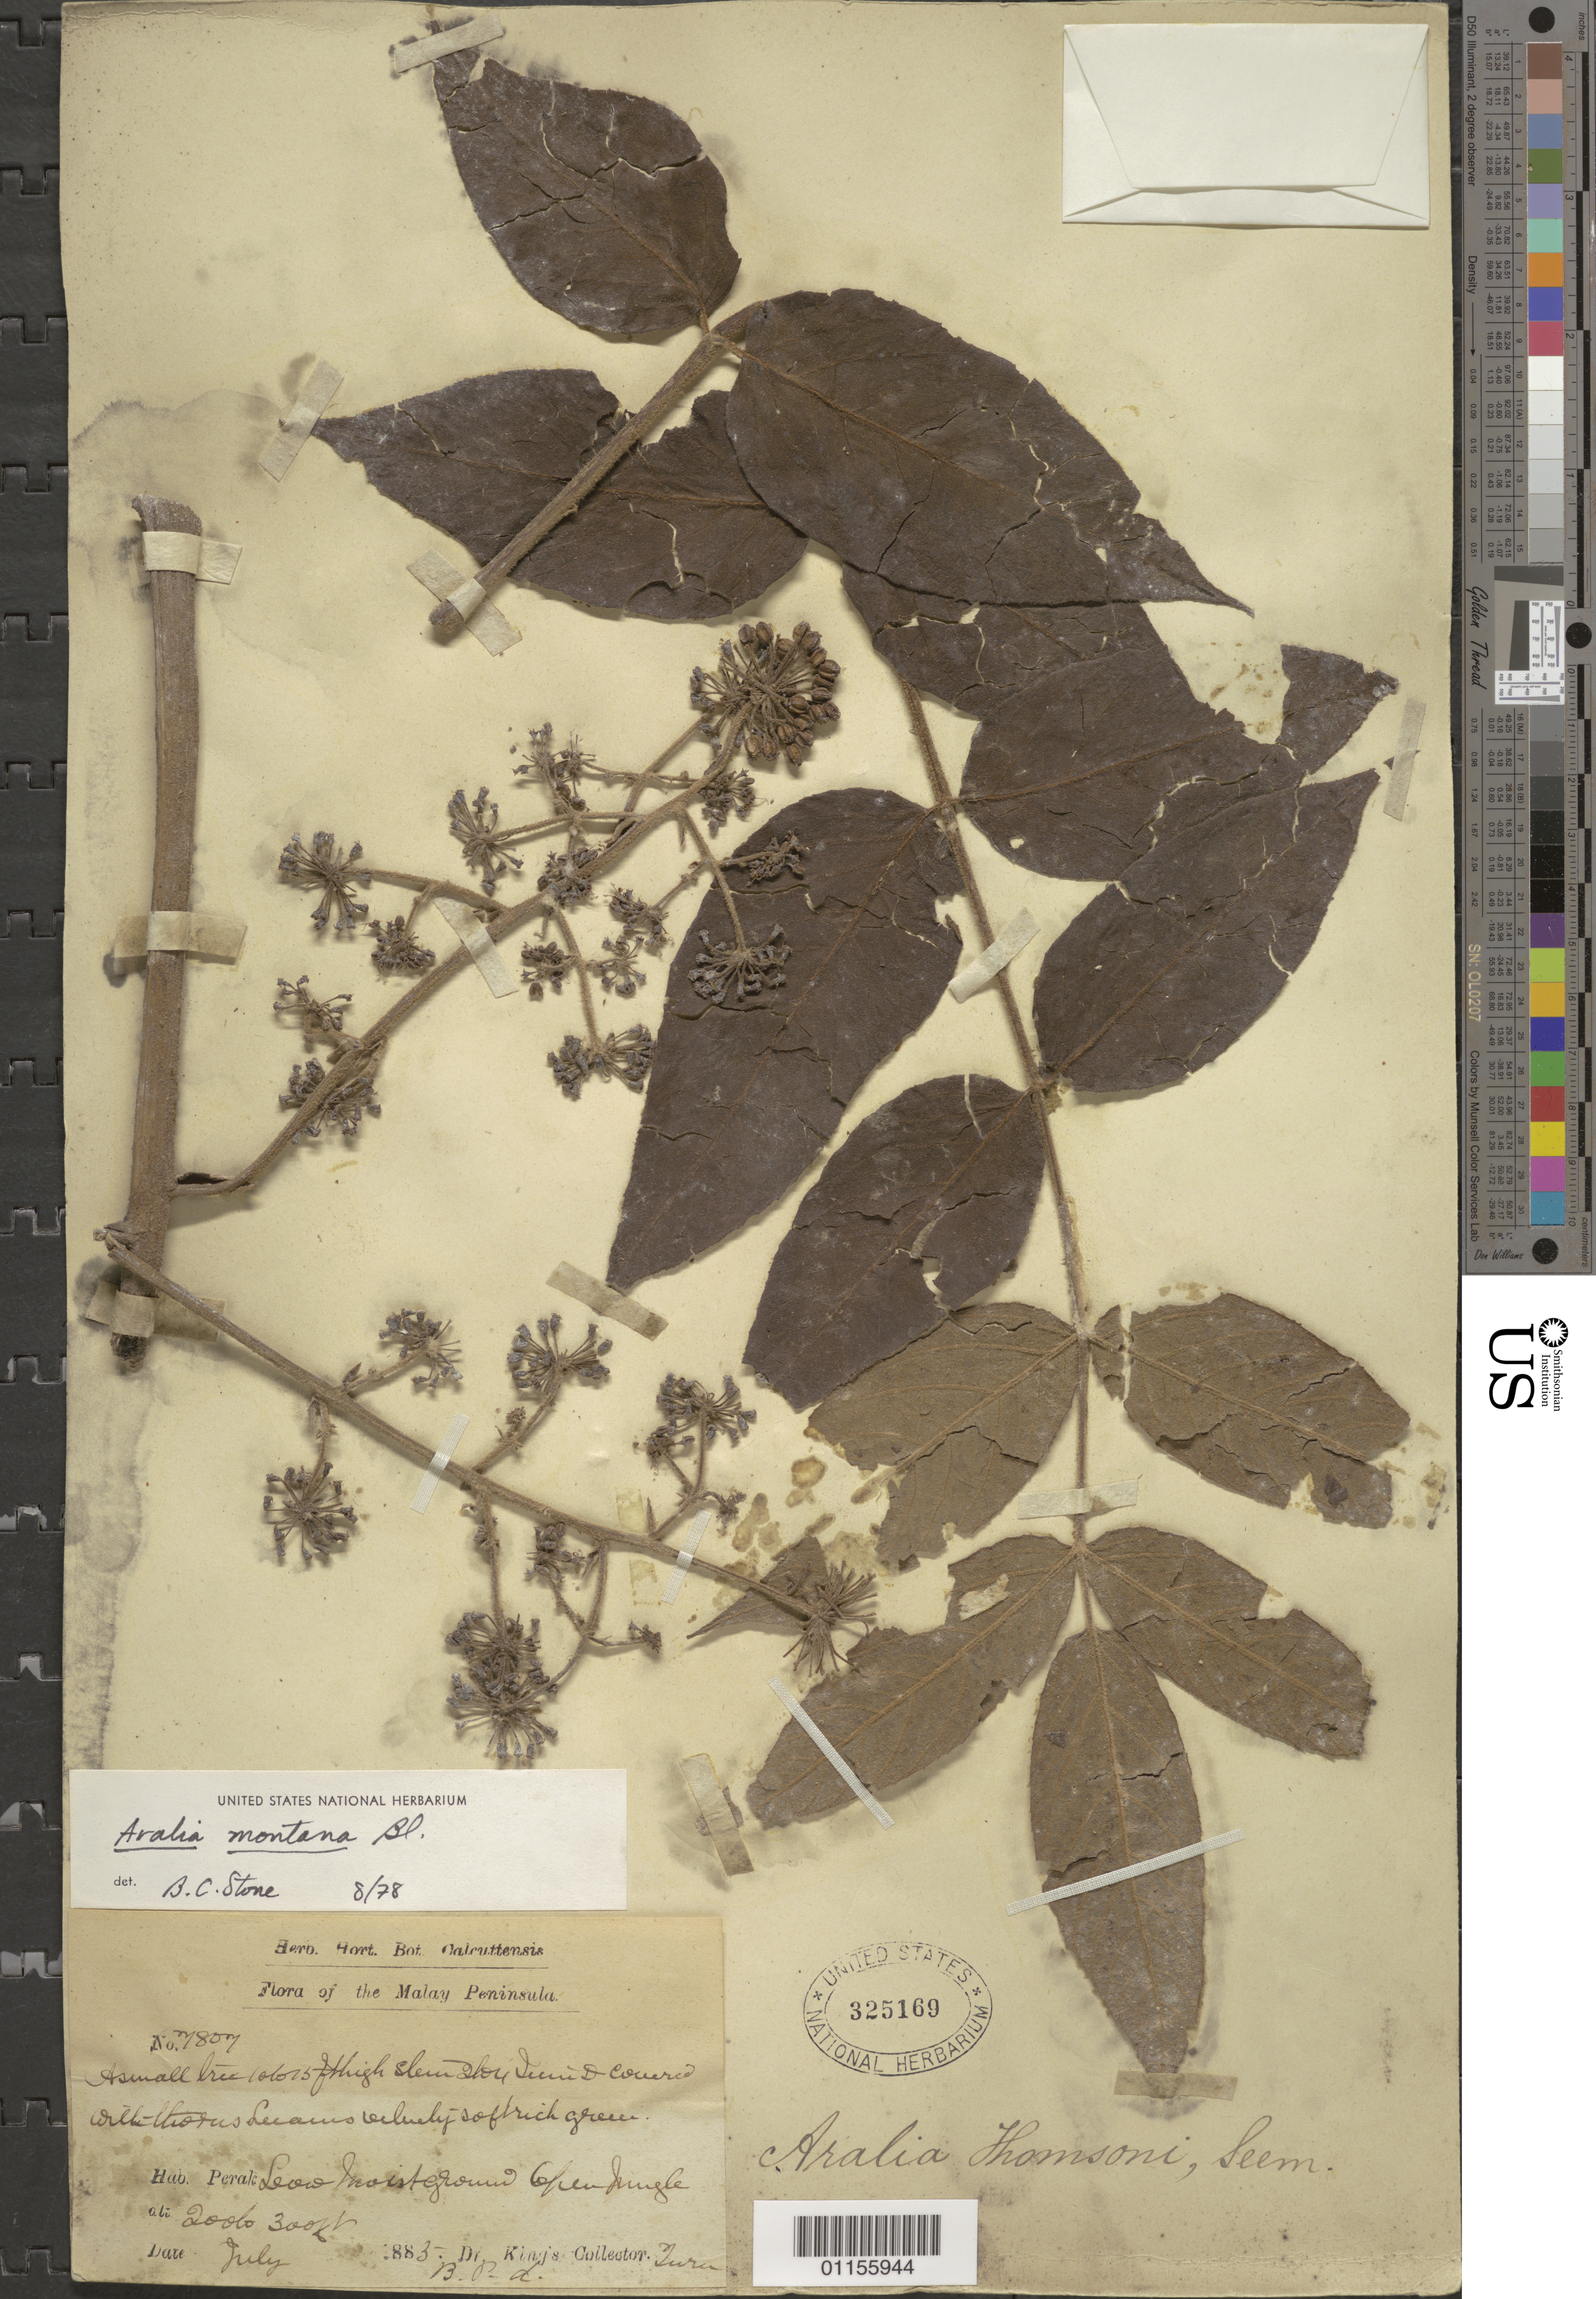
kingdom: Plantae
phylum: Tracheophyta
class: Magnoliopsida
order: Apiales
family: Araliaceae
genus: Aralia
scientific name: Aralia montana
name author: Blume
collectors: King, --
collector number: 7807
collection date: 1885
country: Malaysia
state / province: Malay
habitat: Small tree.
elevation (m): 61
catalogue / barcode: US 325169